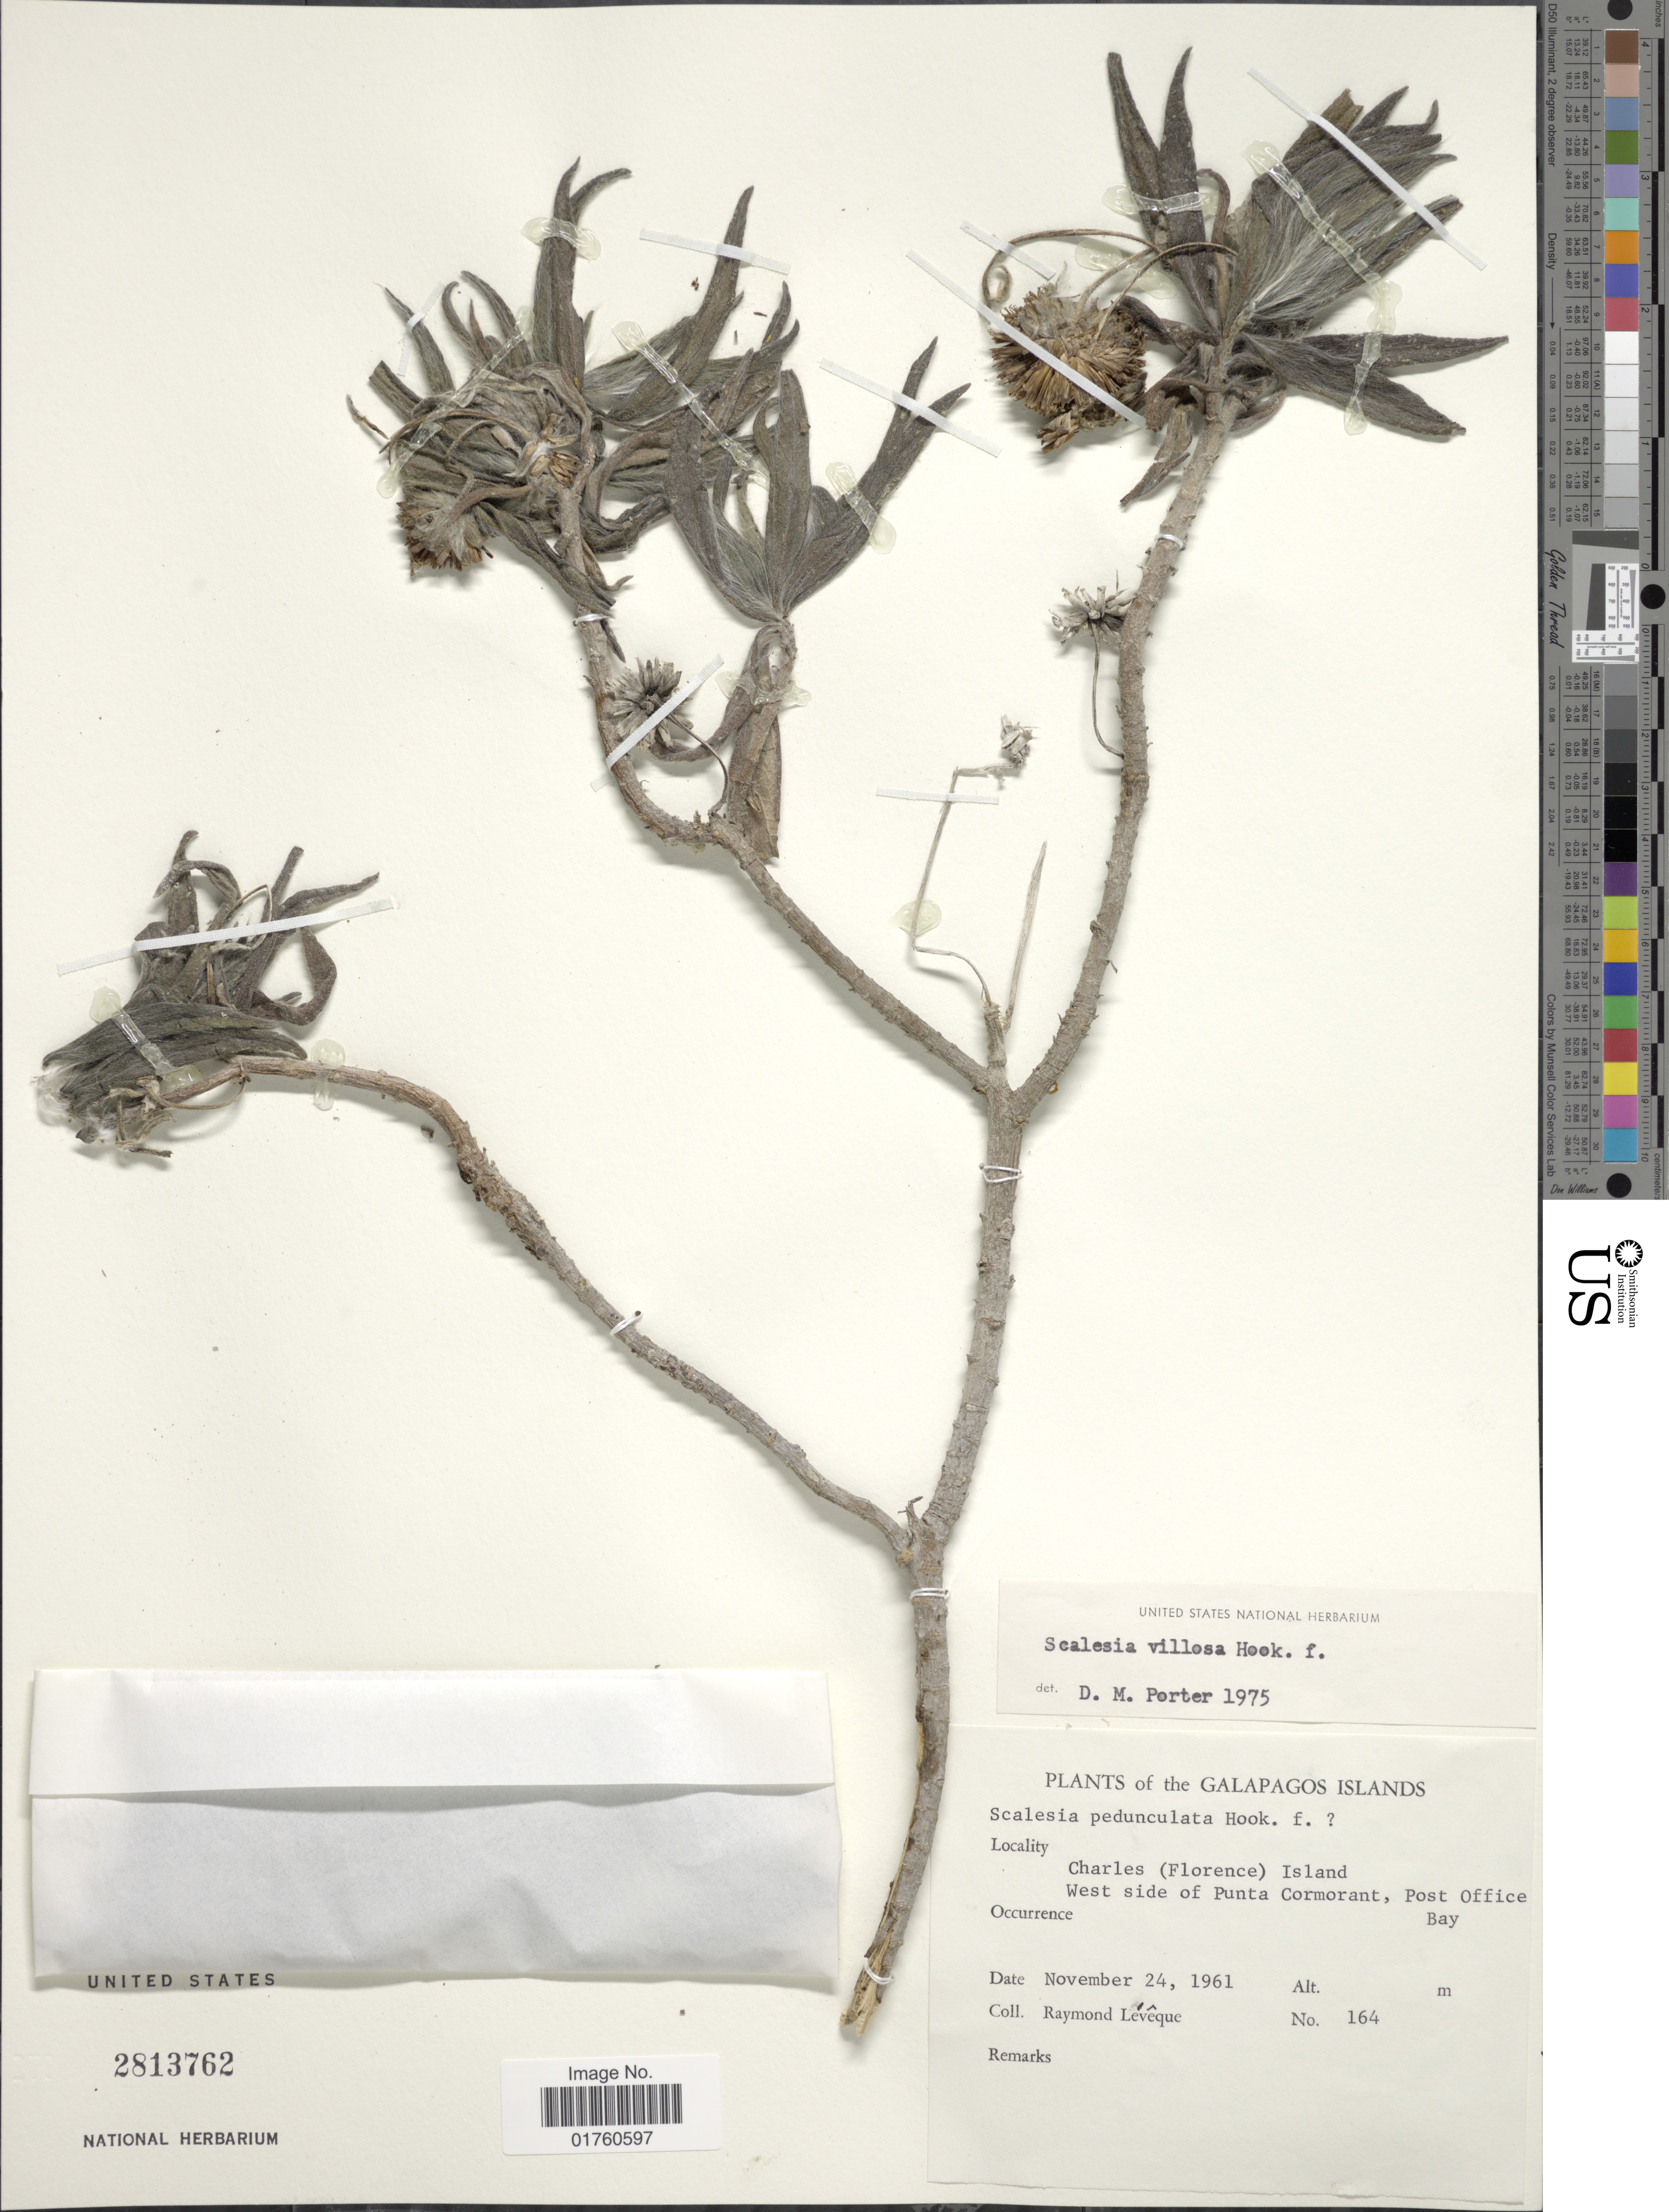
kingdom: Plantae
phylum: Tracheophyta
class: Magnoliopsida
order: Asterales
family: Asteraceae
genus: Scalesia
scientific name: Scalesia villosa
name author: Stewart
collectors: R. Lévêque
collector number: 164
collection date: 1961-11-24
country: Ecuador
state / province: Colón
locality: The Galapagos Islands, Charles (Florence) Island, West side of Punta Cormorant, Post Office Bay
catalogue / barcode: US 2813762